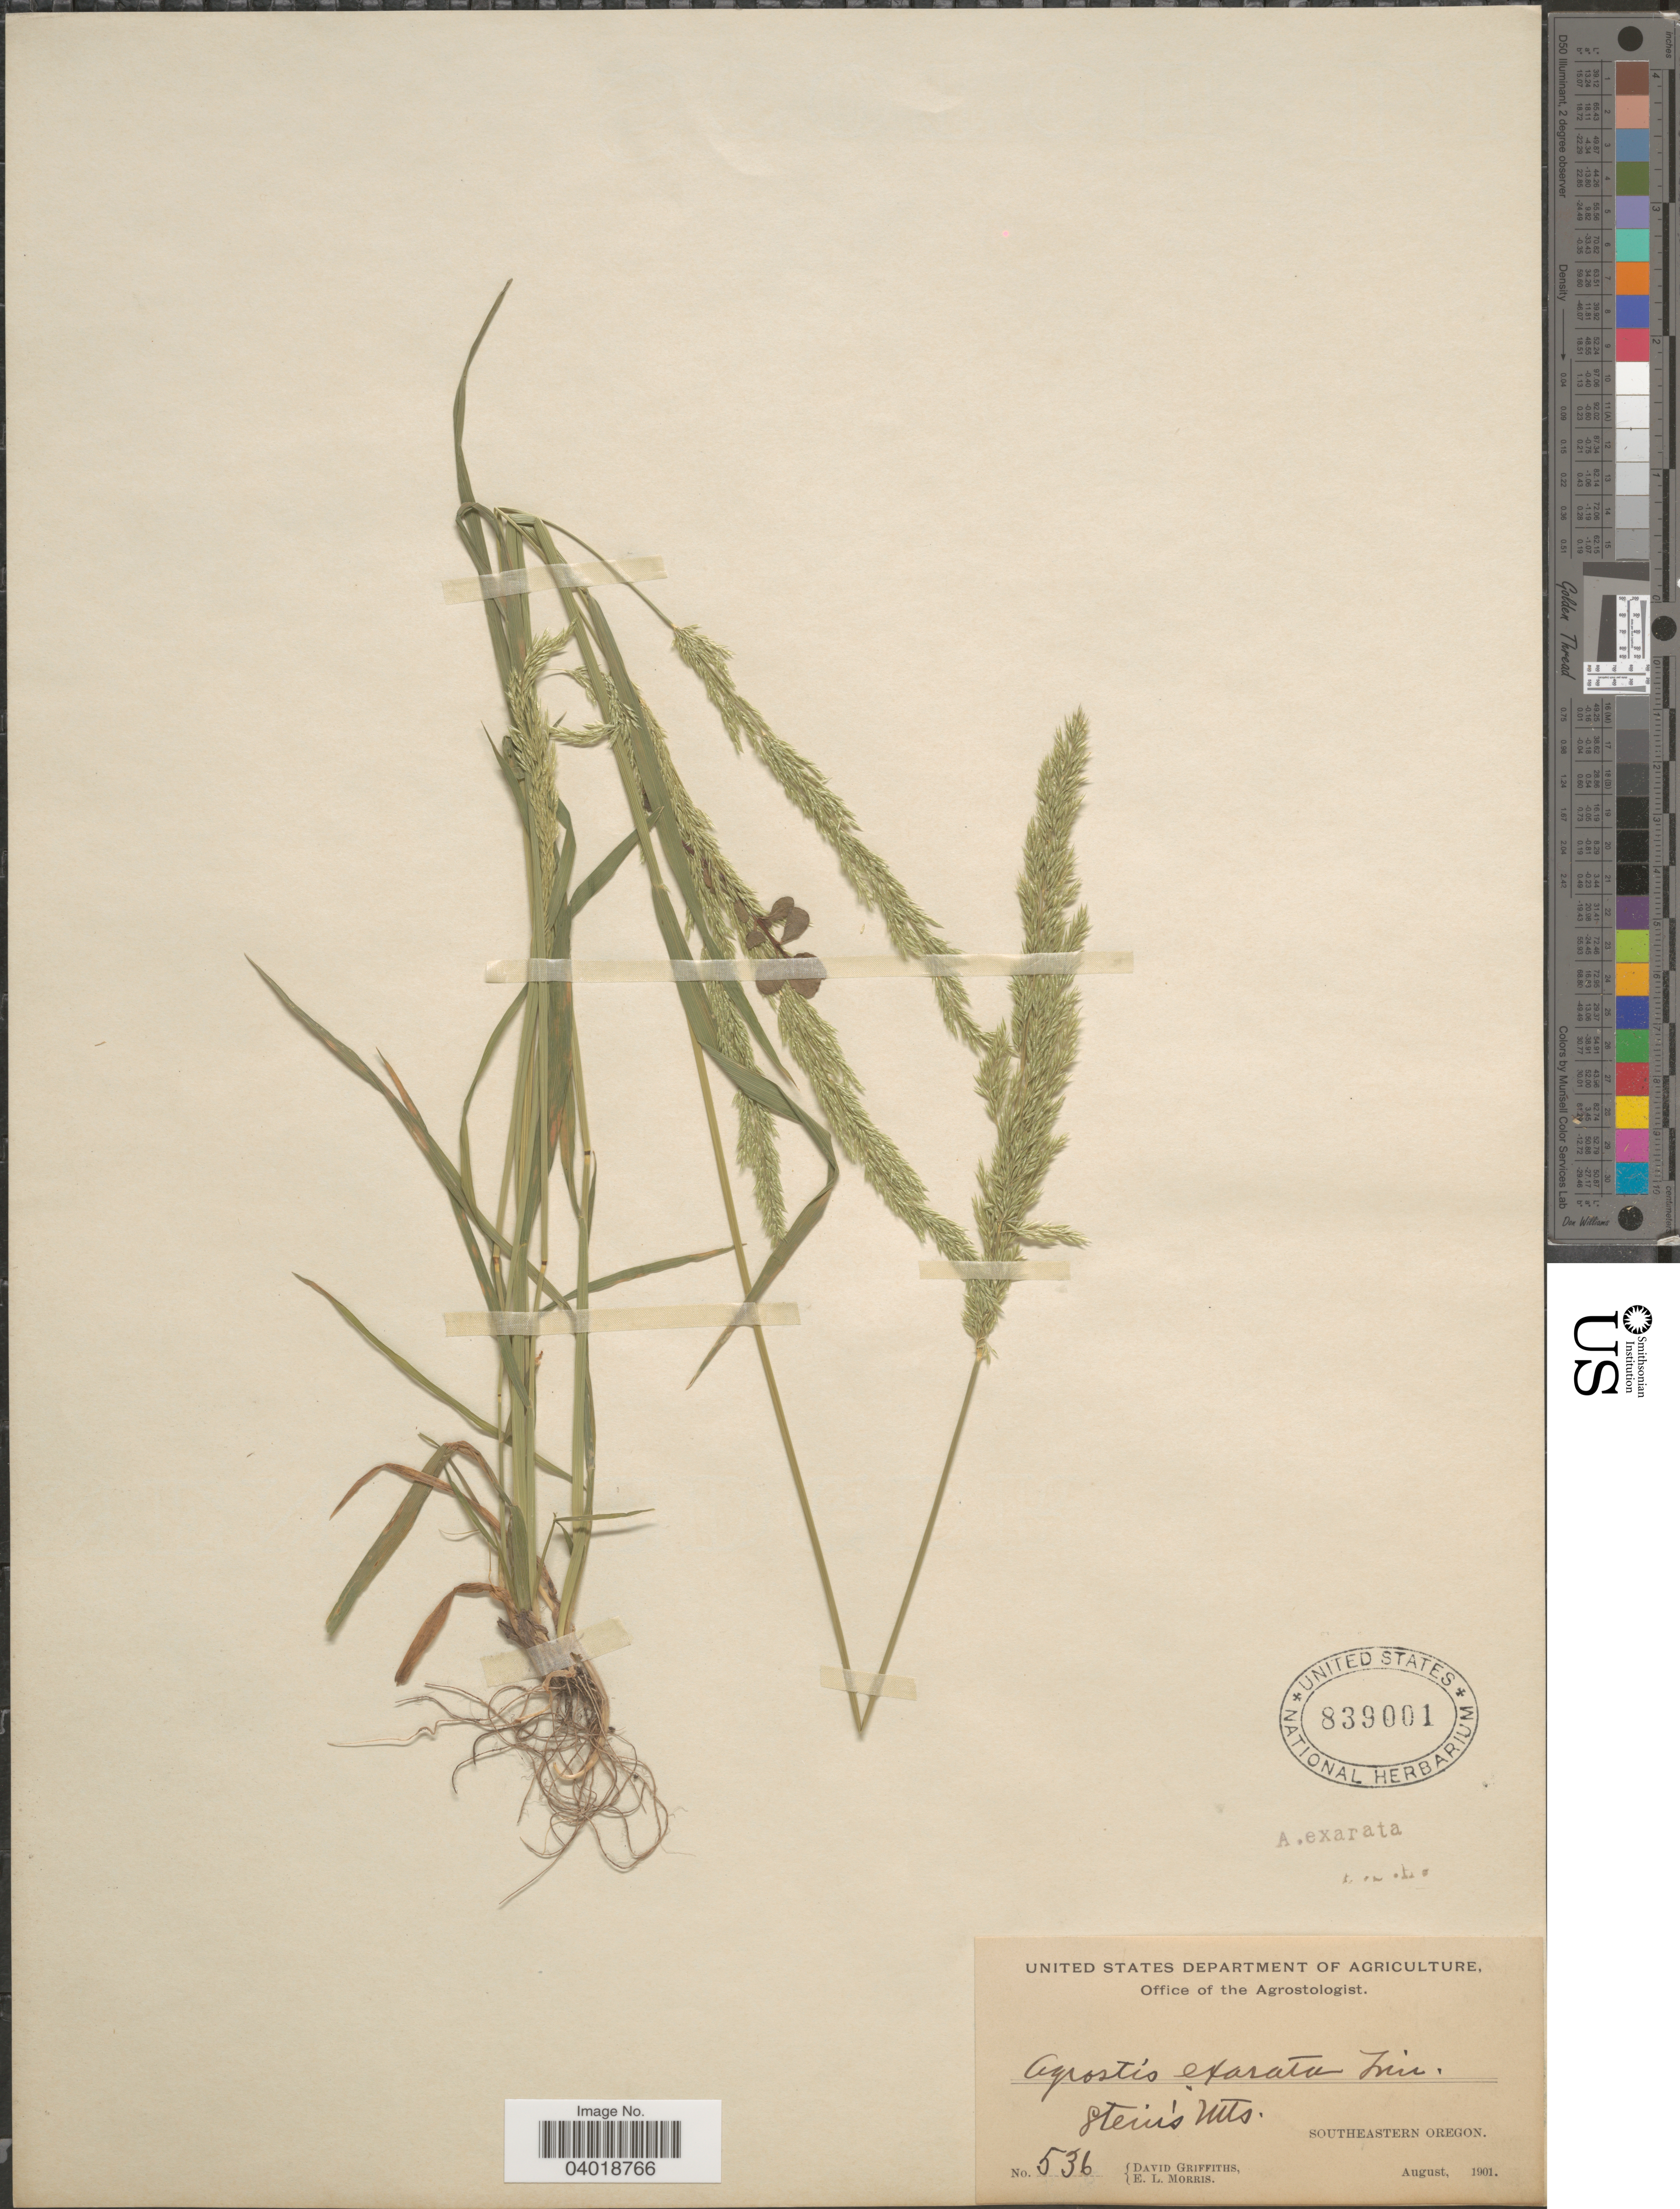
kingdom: Plantae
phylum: Tracheophyta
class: Liliopsida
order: Poales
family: Poaceae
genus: Agrostis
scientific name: Agrostis exarata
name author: Trin.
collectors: D. Griffiths & E. Morris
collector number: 536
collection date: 1901-08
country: United States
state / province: Oregon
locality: Stein's Mts. Southeastern Oregon.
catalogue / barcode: US 839001